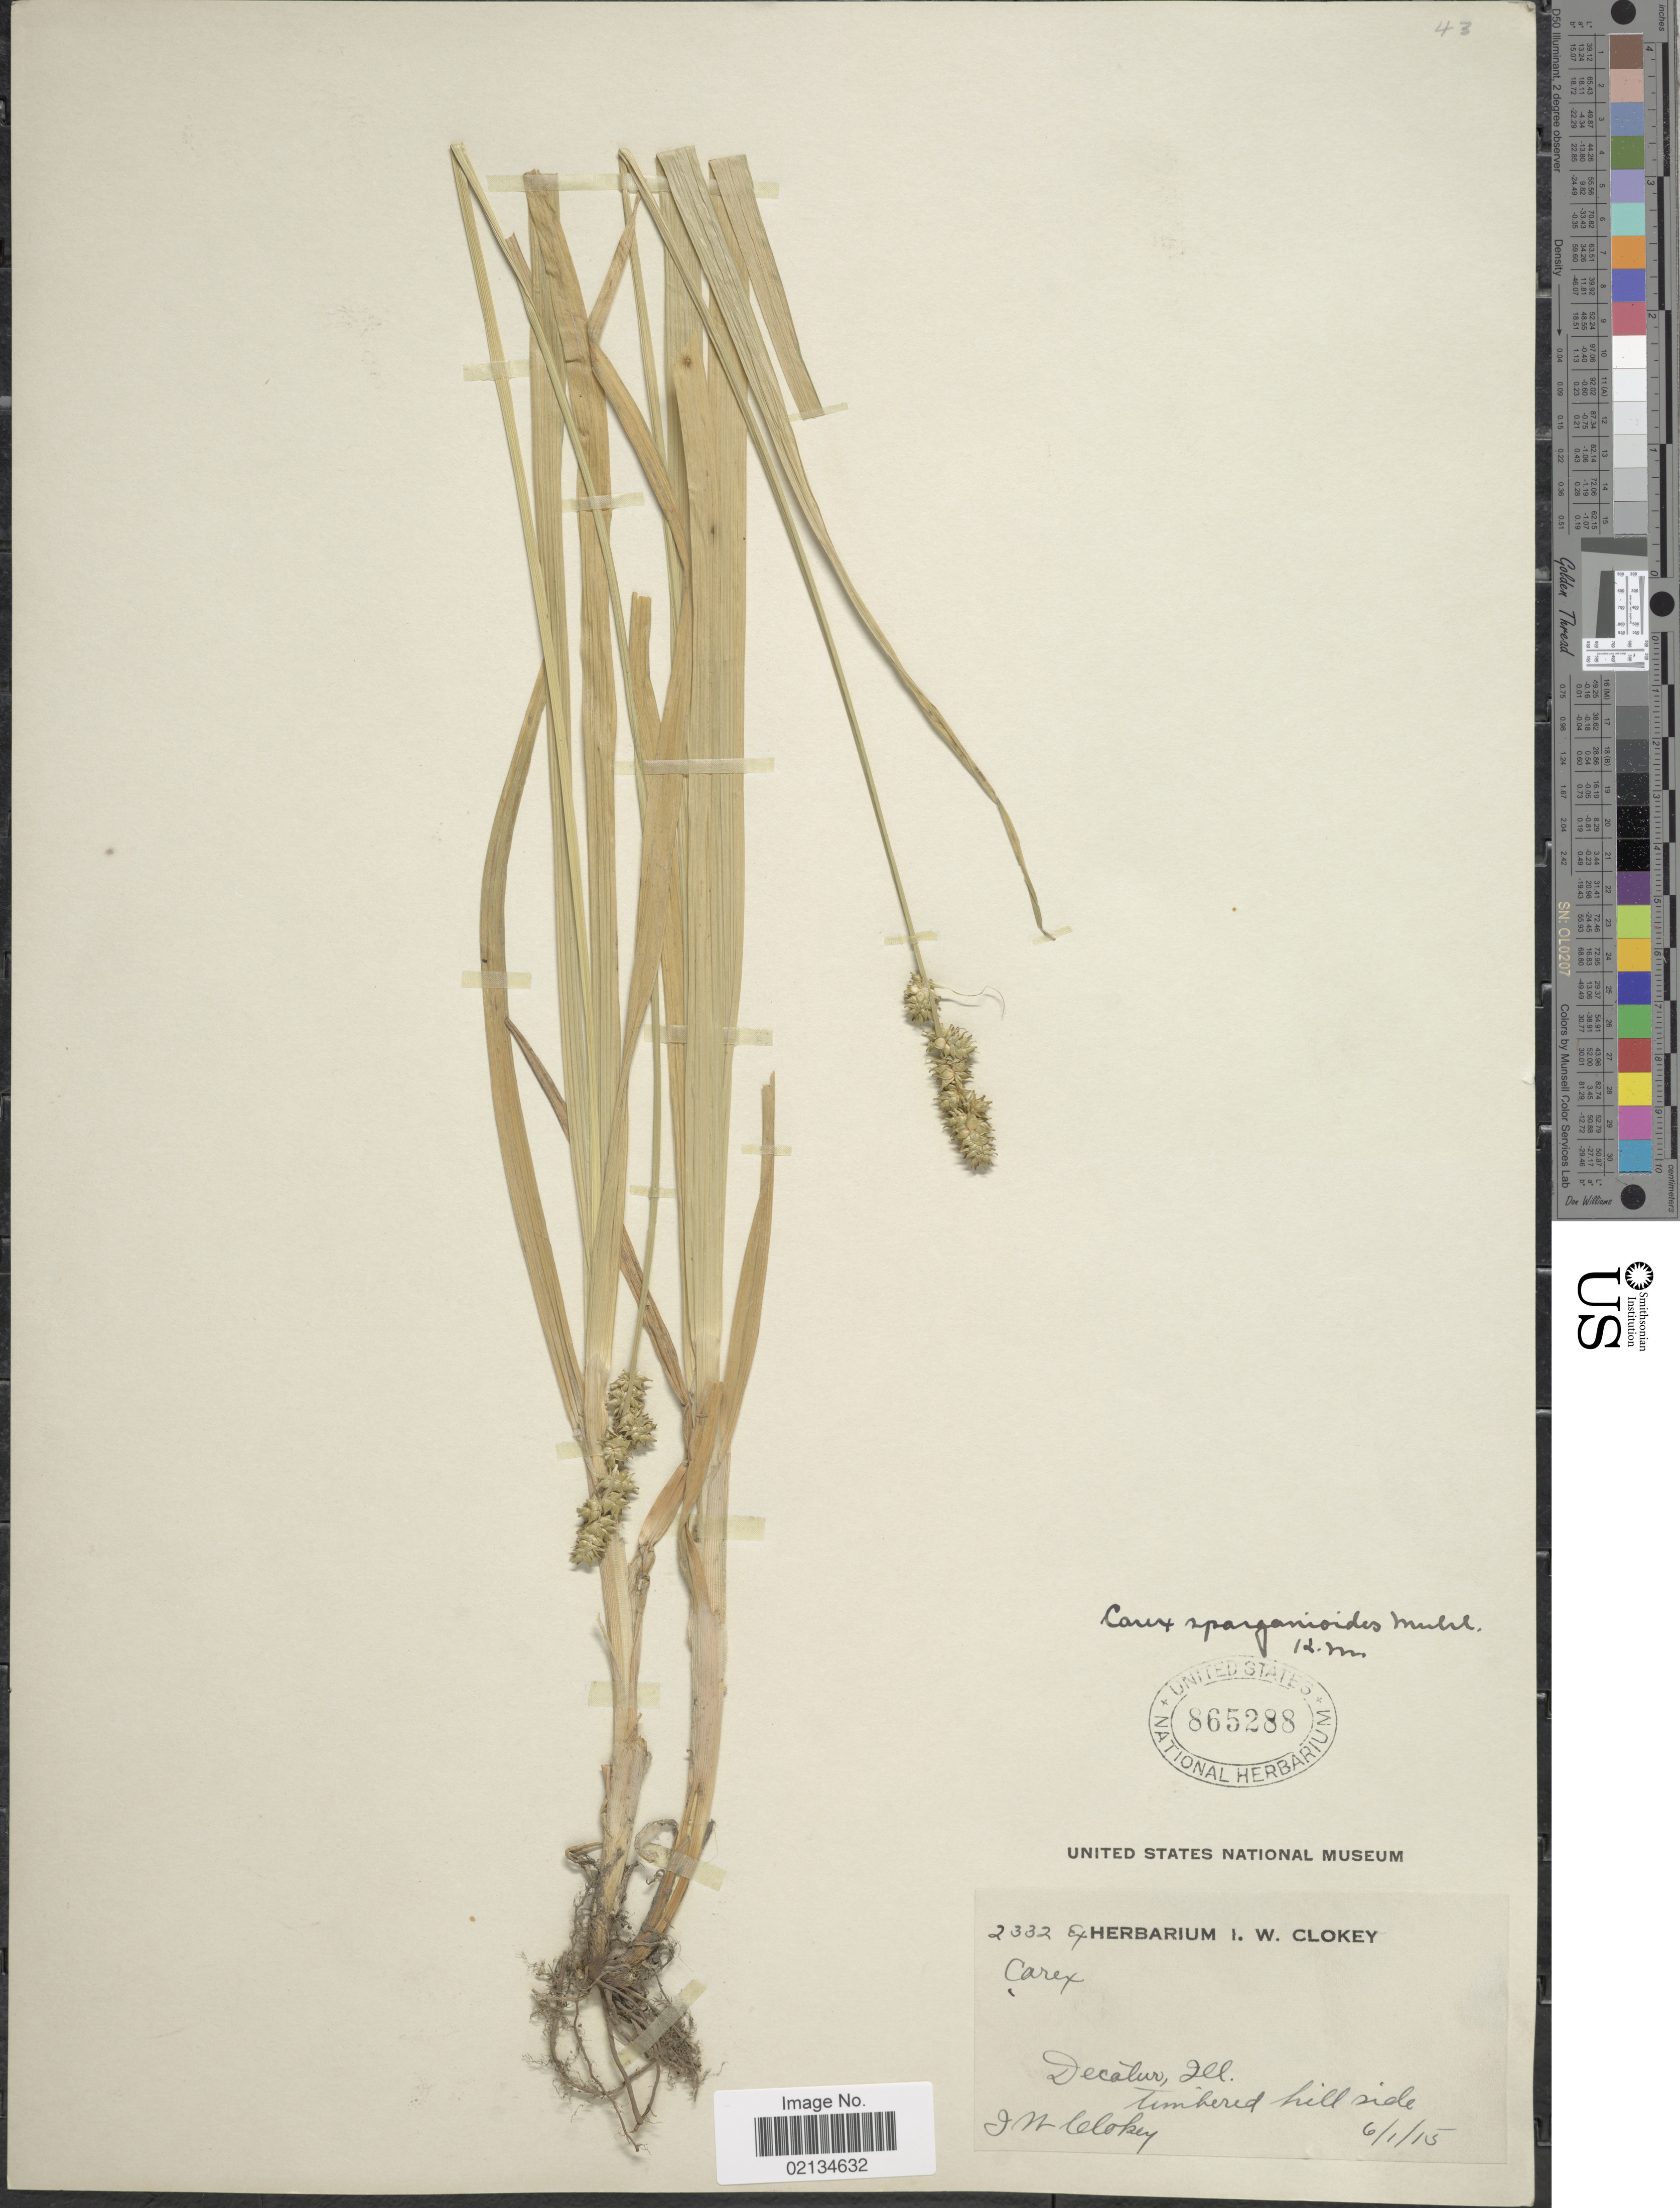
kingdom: Plantae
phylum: Tracheophyta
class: Liliopsida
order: Poales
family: Cyperaceae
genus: Carex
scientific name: Carex sparganioides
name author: Muhl. ex Willd.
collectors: I. W. Clokey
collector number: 2332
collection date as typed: Transcribed d/m/y: 1/6/15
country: United States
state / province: Illinois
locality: Decatur, Timbered hill side.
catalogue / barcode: US 865288